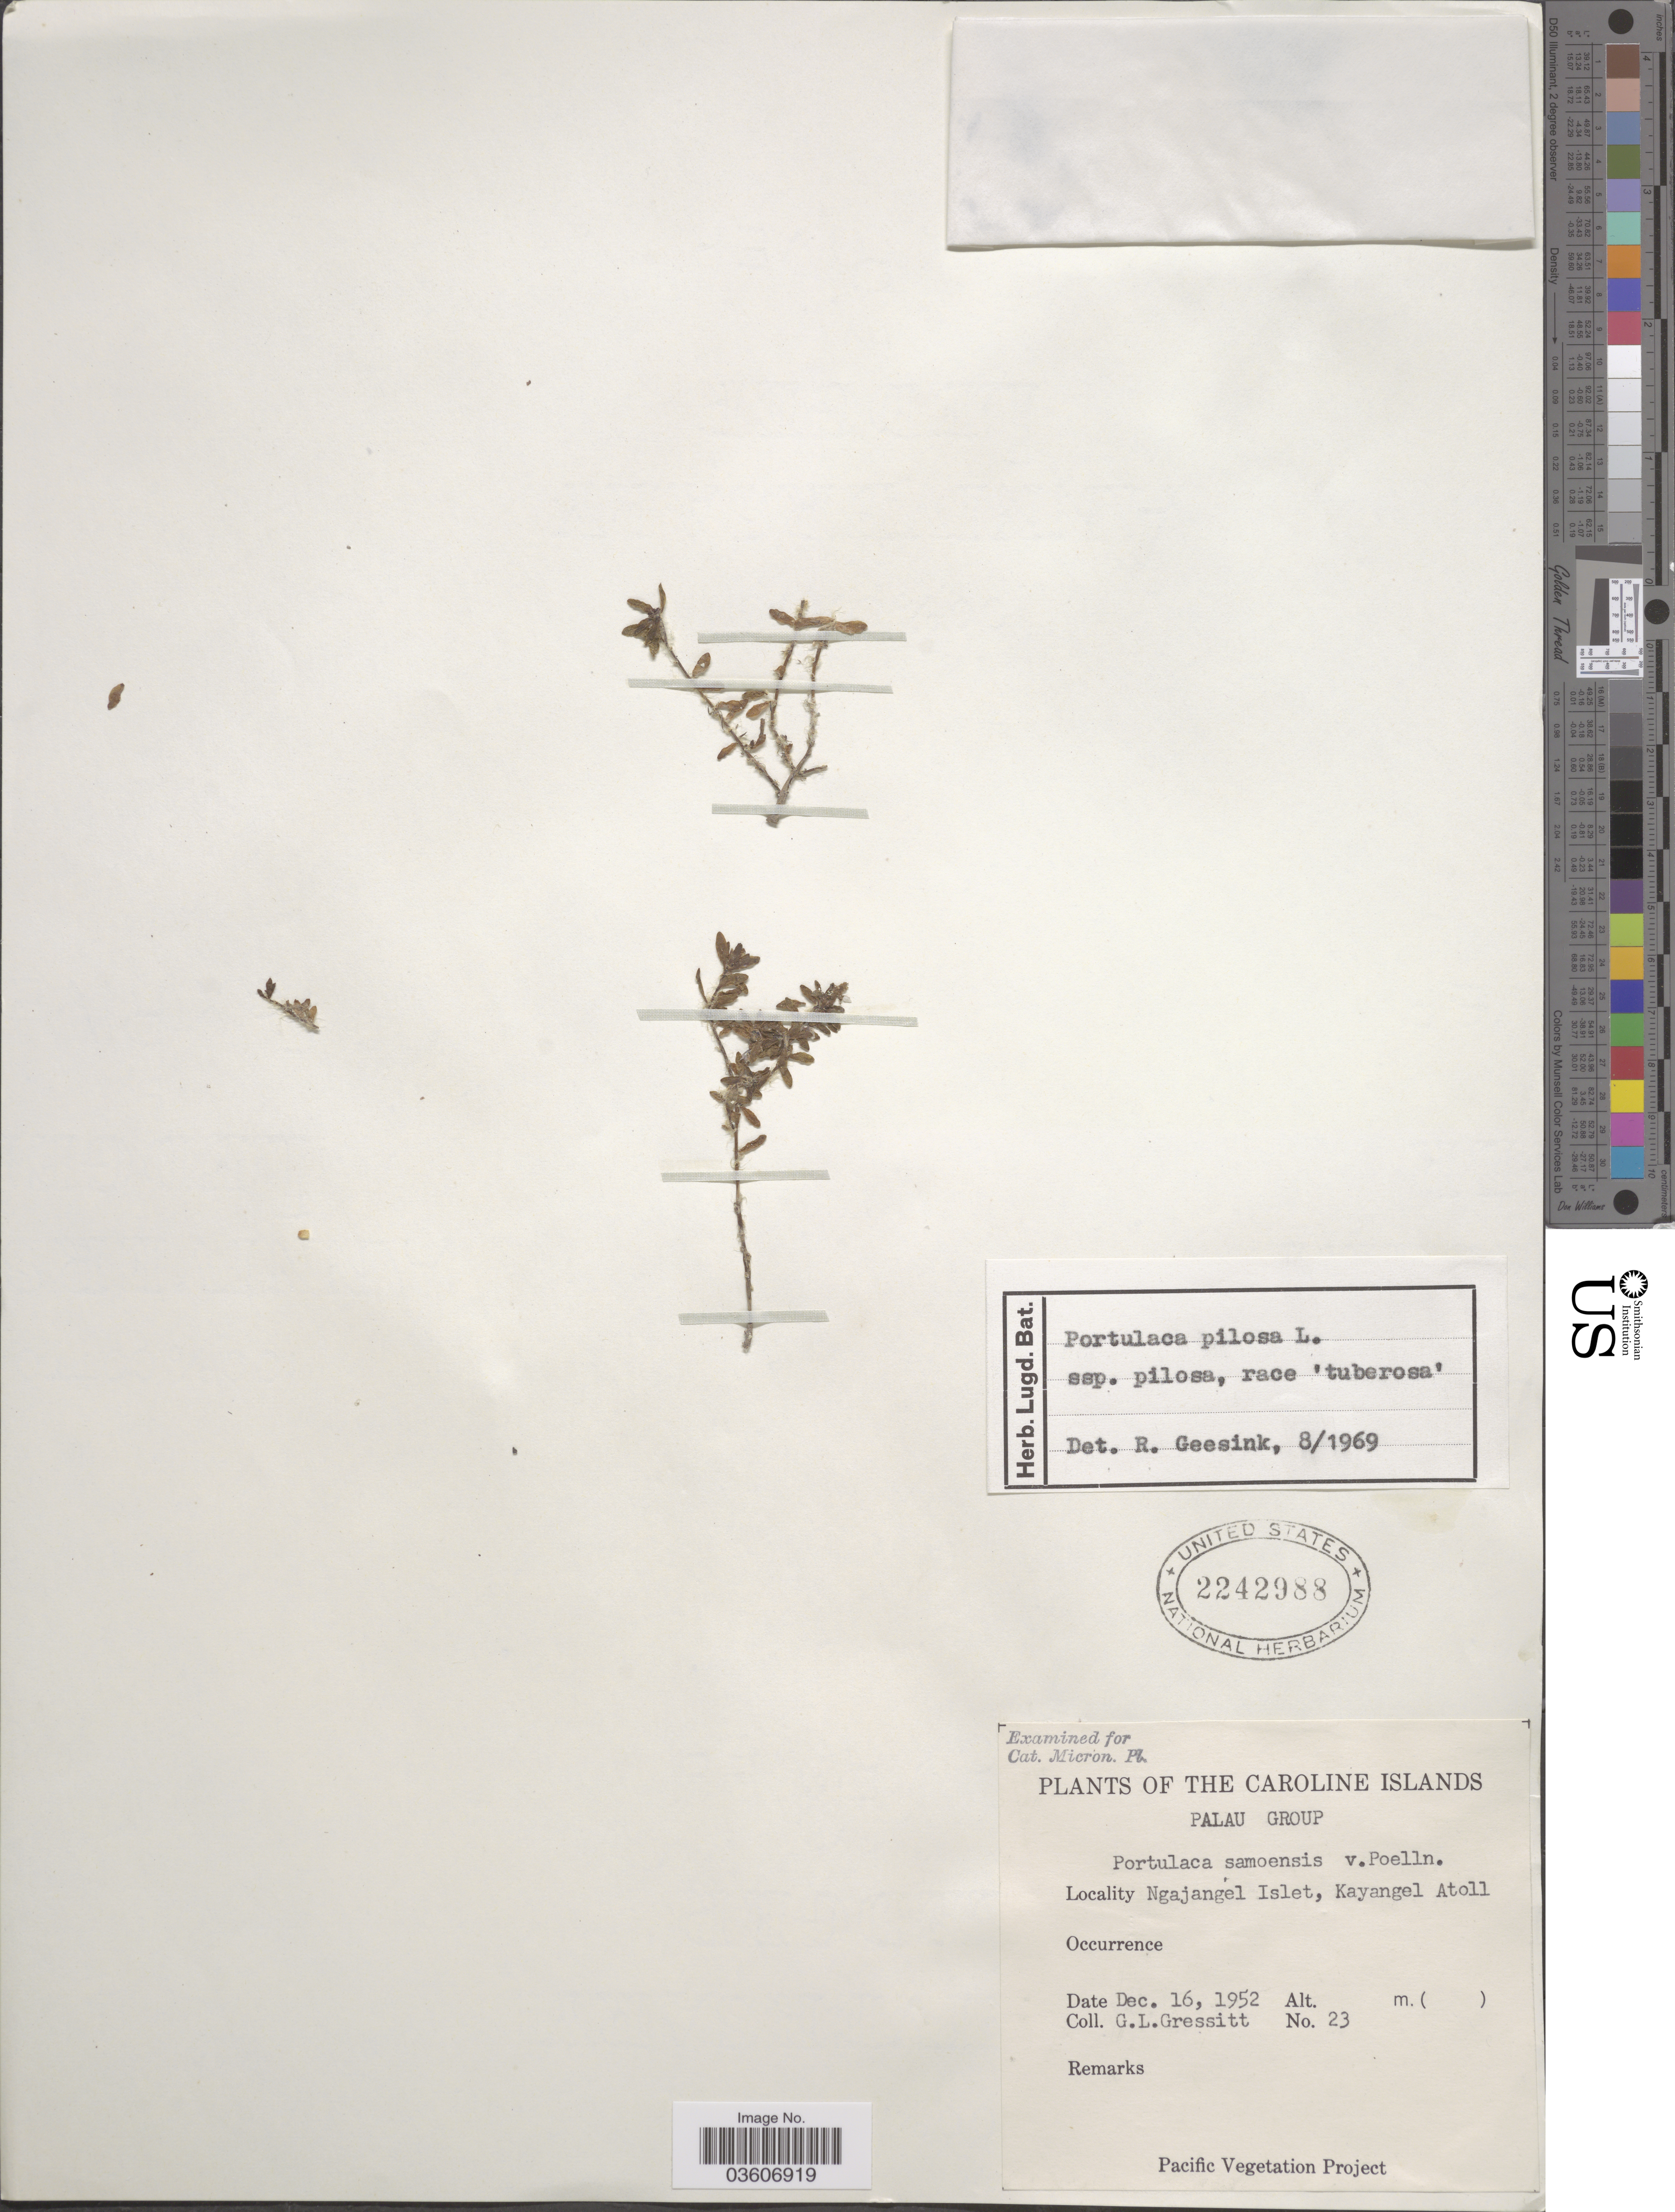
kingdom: Plantae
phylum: Tracheophyta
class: Magnoliopsida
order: Caryophyllales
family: Portulacaceae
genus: Portulaca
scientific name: Portulaca australis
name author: Endl.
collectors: G. Gressitt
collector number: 23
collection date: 1952-12-16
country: Palau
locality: The Caroline Islands. Palau Group. Ngajangel Islet, Kayangel Atoll.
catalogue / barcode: US 2242988